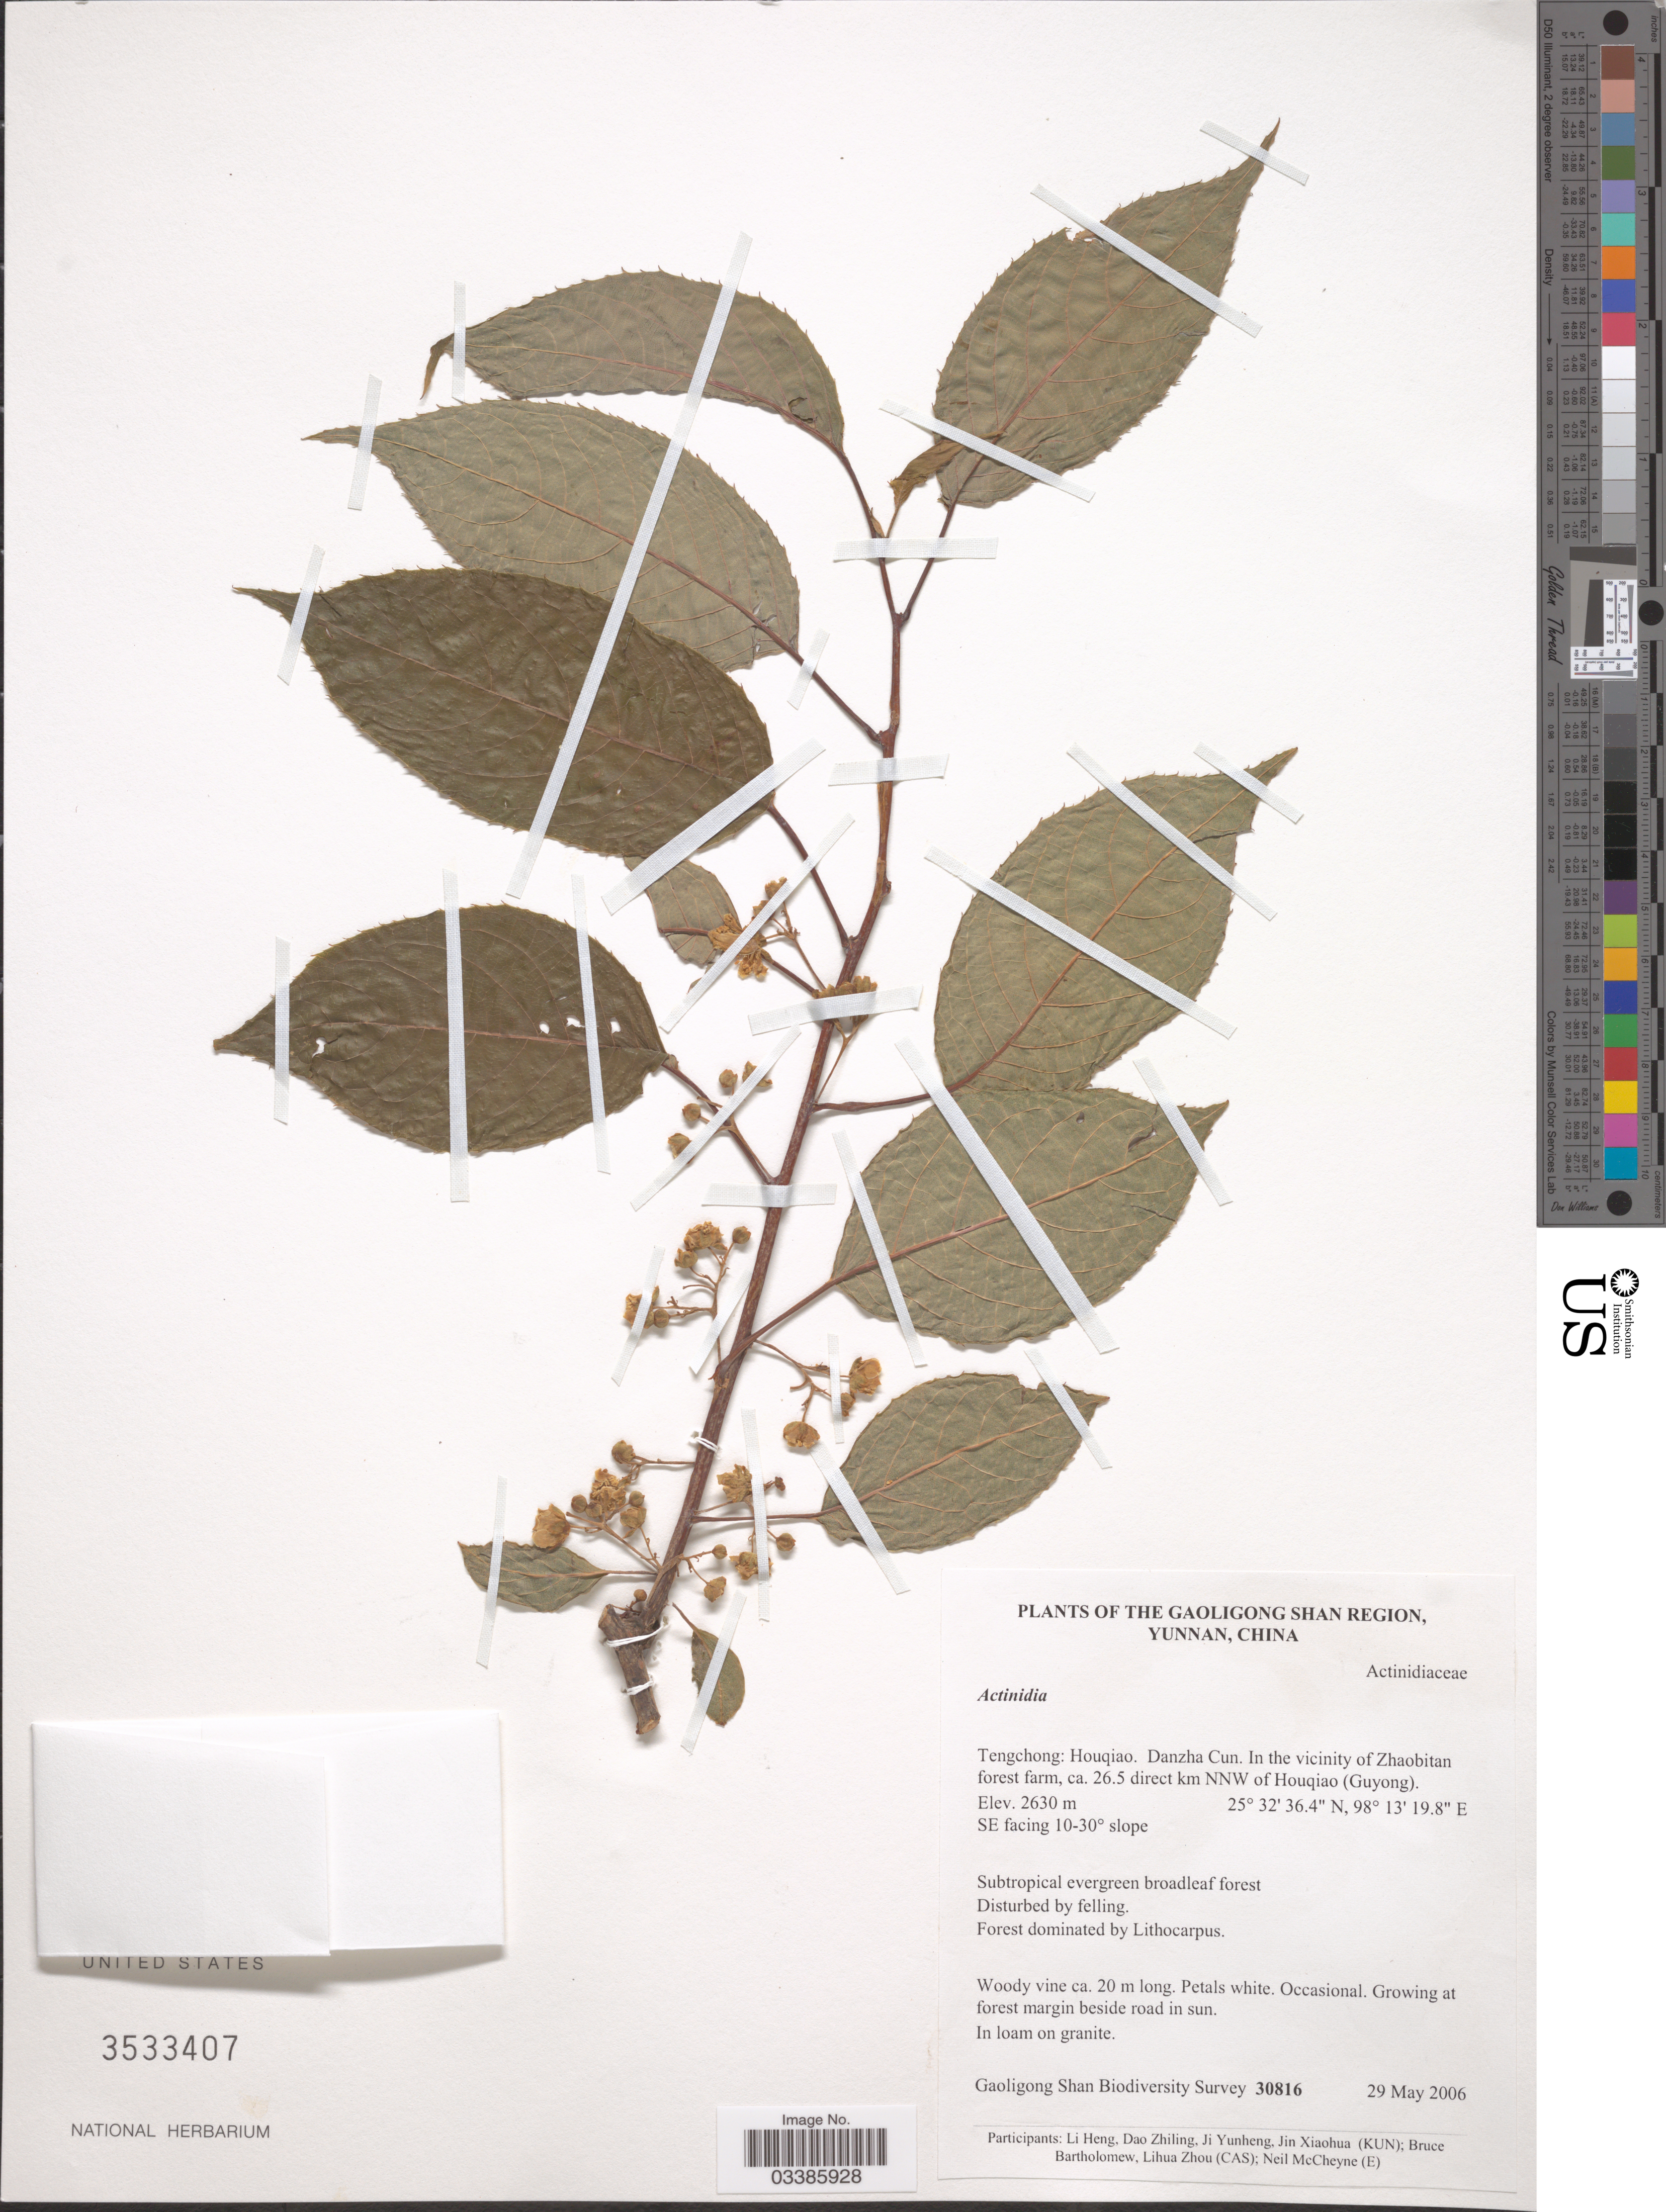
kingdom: Plantae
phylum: Tracheophyta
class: Magnoliopsida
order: Ericales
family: Actinidiaceae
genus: Actinidia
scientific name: Actinidia sp.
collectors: Gaoligong Shan Biodiversity Survey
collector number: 30816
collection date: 2006-05-29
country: China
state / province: Yunnan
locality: The Gaoligong Shan Region. Tengchong: Houqiao. Danzha Cun. In the vicinity of Zhaobitan forest farm, ca. 26.5 direct km NNW of Houqiao (Guyong).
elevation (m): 2630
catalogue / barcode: US 3533407